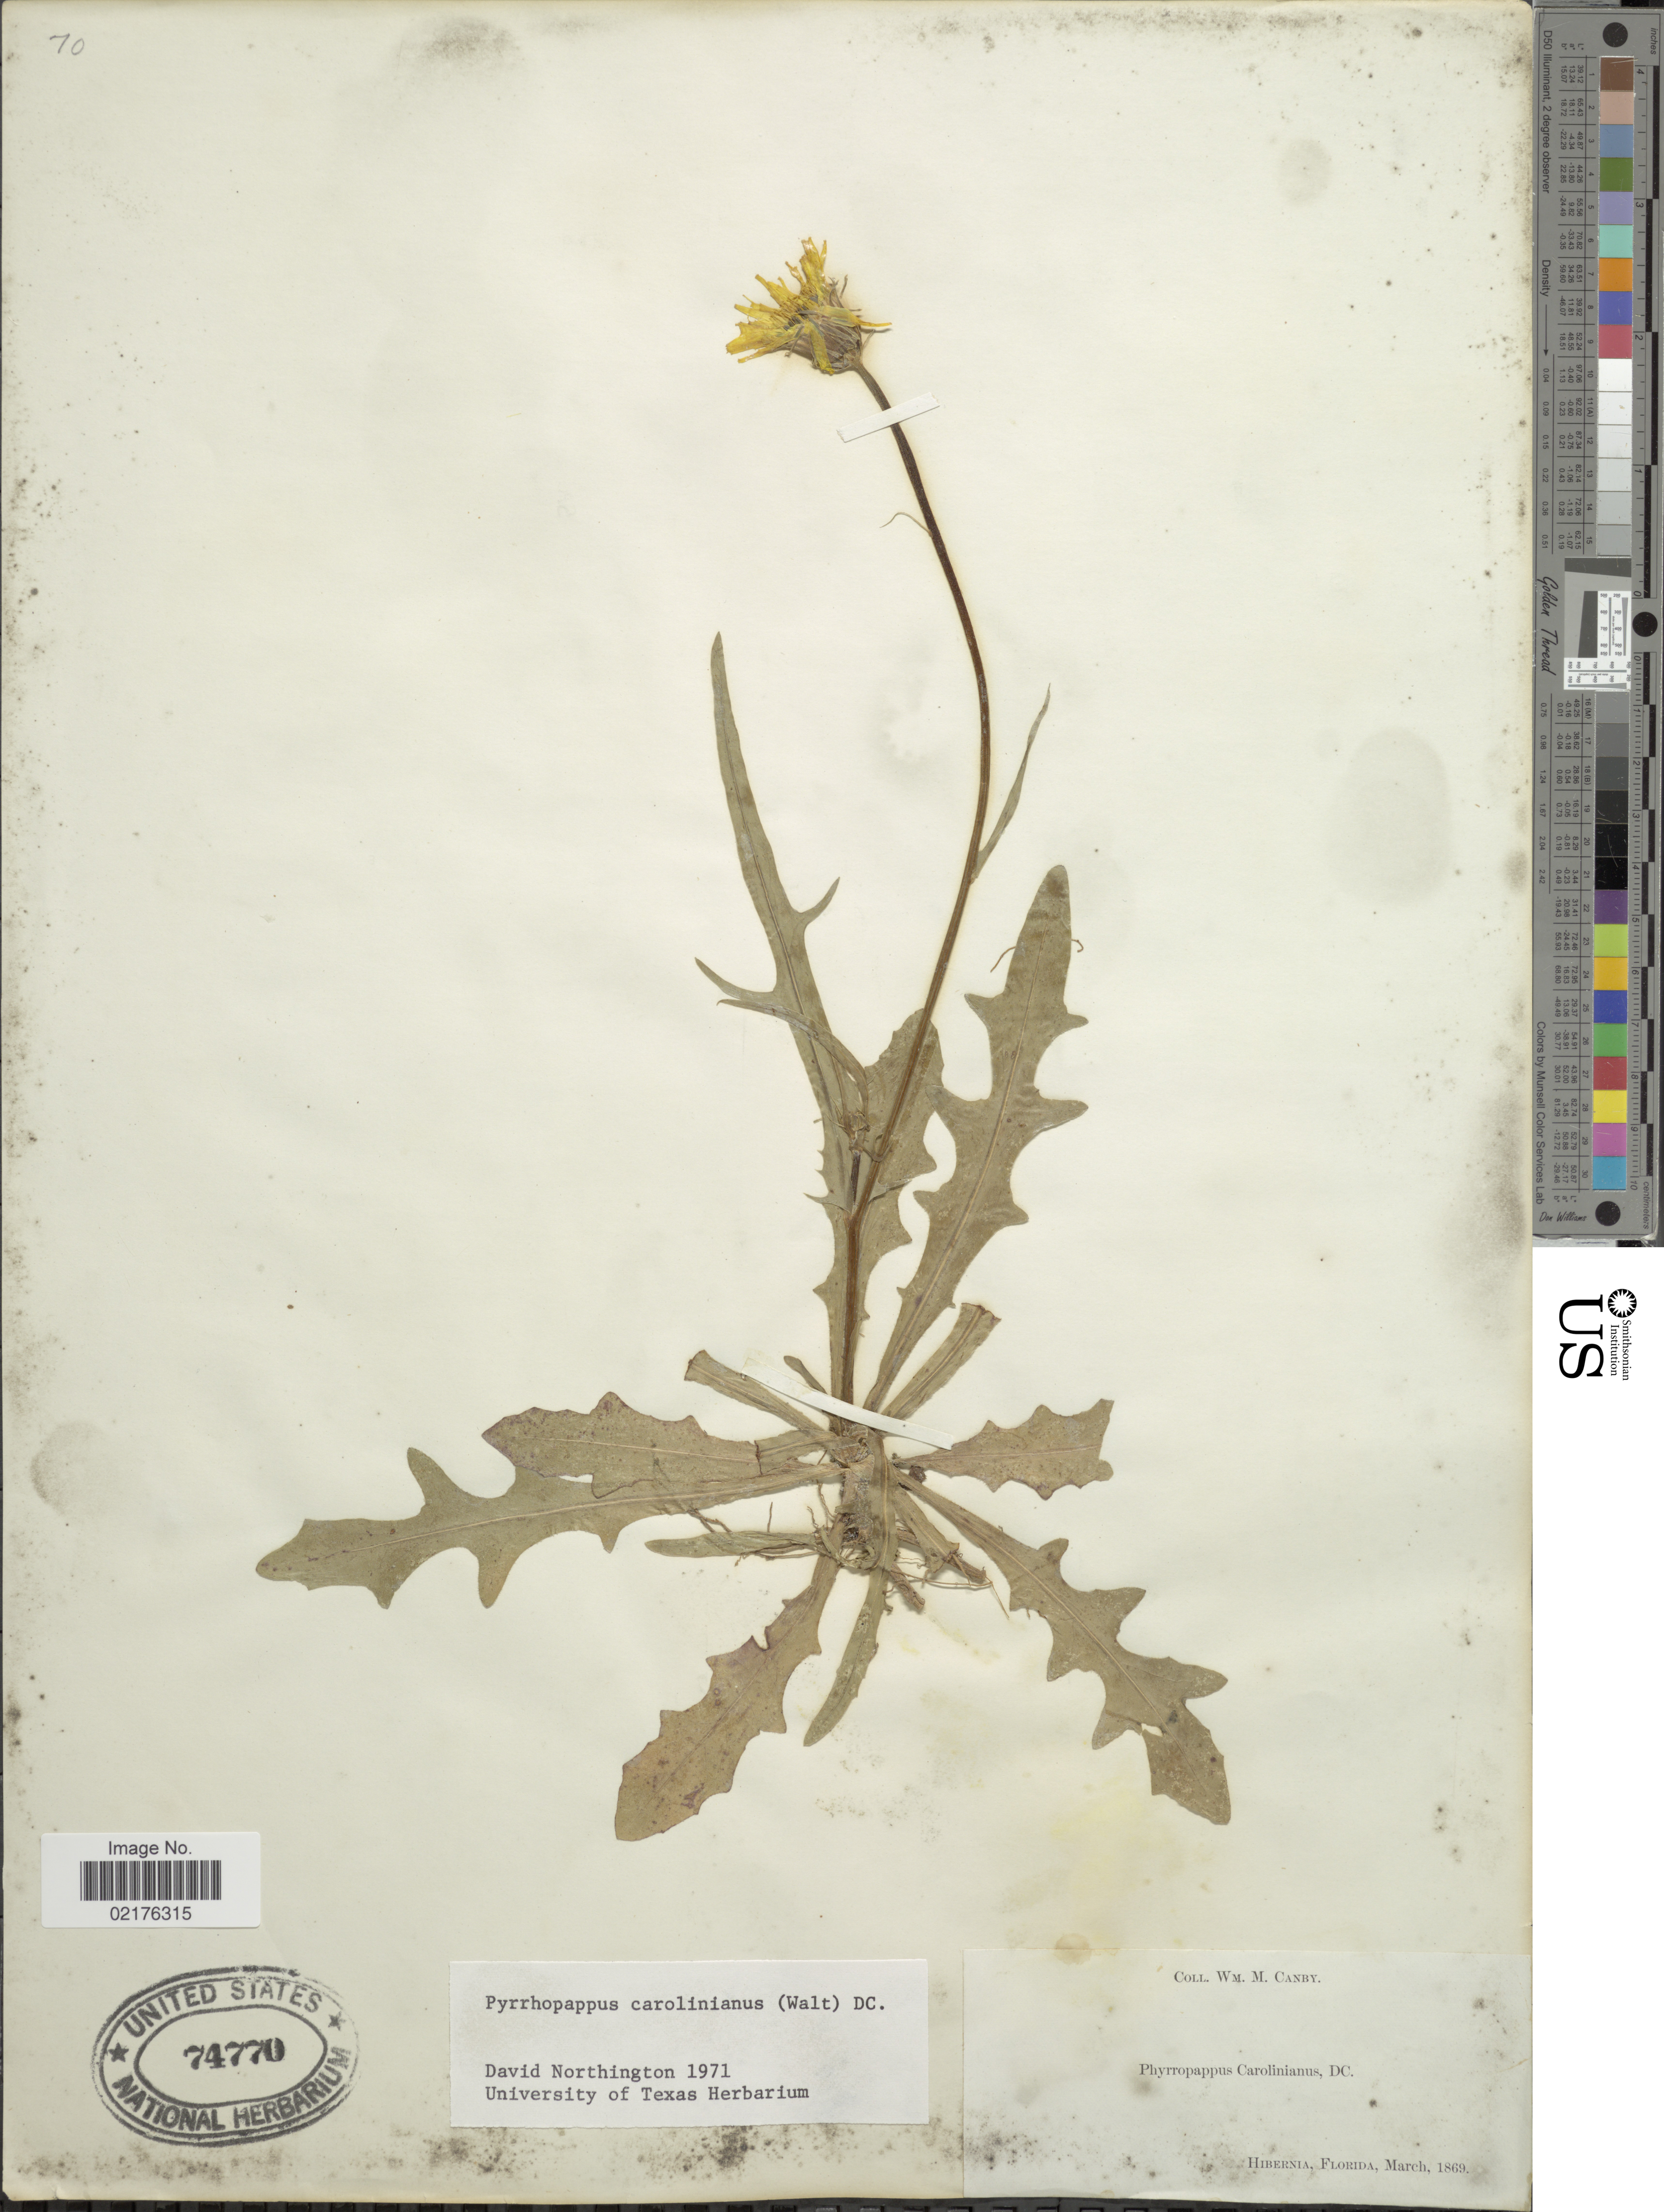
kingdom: Plantae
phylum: Tracheophyta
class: Magnoliopsida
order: Asterales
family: Asteraceae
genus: Pyrrhopappus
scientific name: Pyrrhopappus carolinianus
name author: (Walter) DC.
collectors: W. M. Canby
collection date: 1869-03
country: United States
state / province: Florida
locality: Hibernia, Florida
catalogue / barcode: US 74770